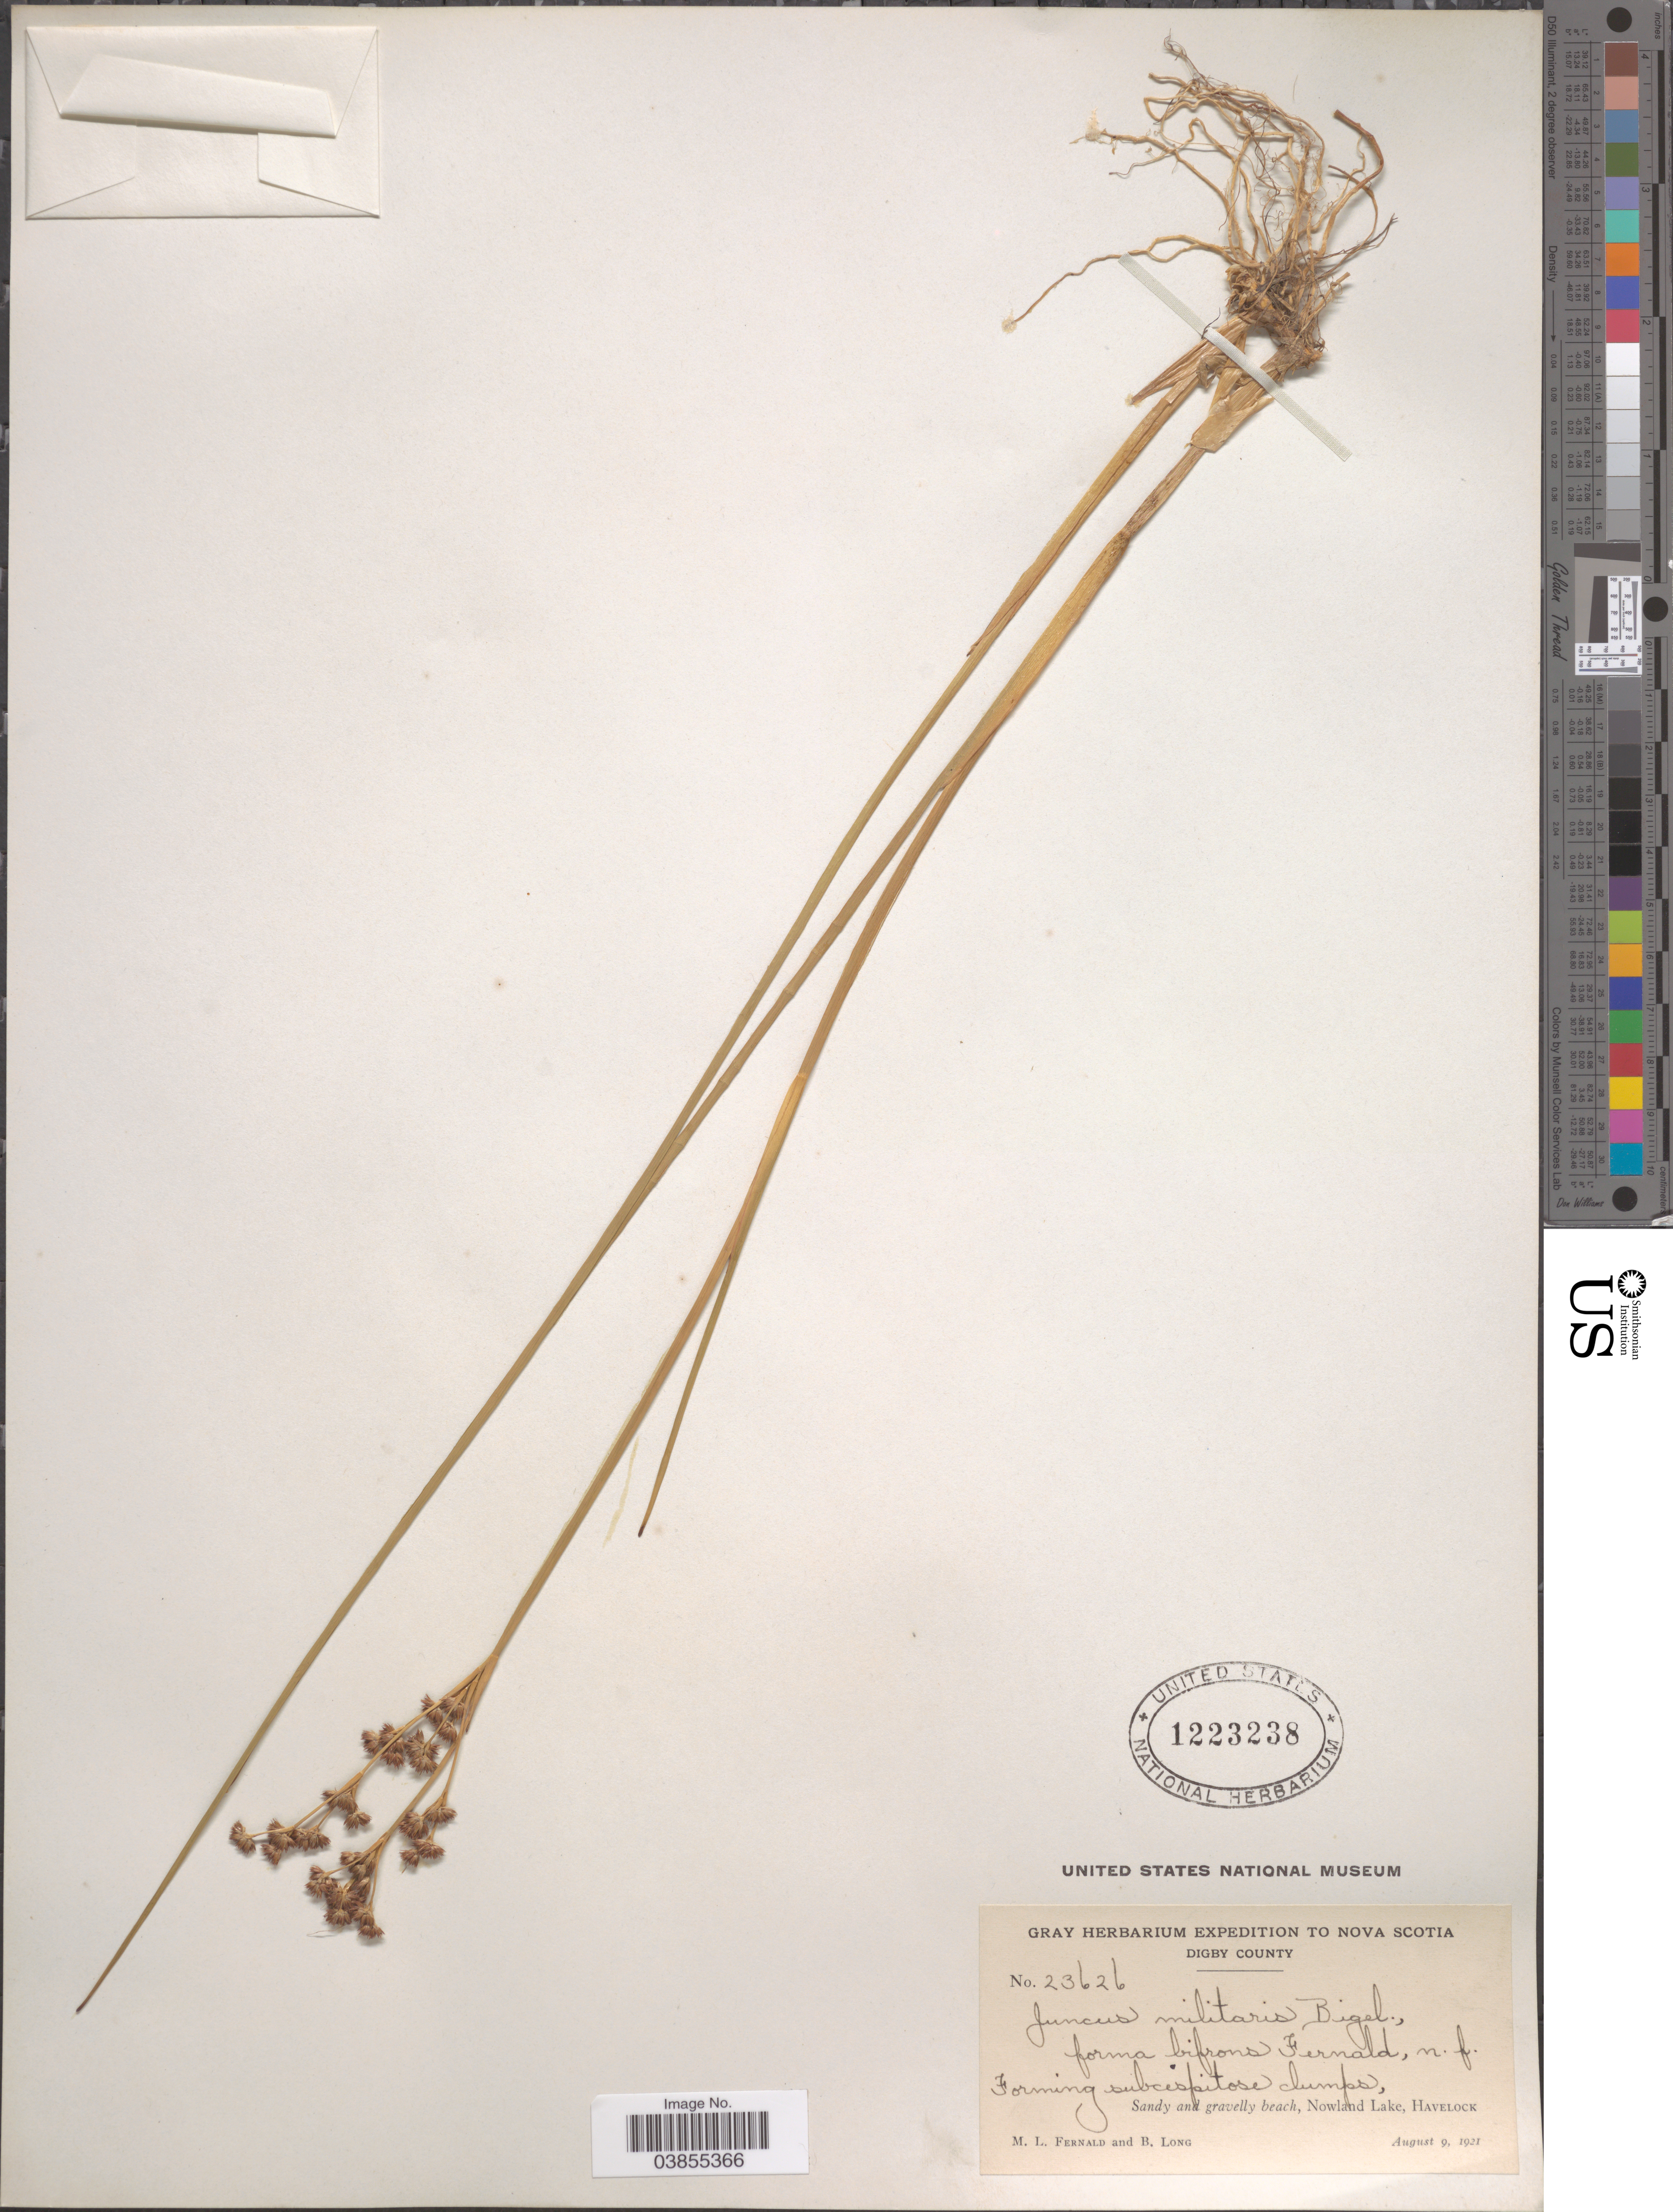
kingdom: Plantae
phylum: Tracheophyta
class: Liliopsida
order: Poales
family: Juncaceae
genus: Juncus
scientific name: Juncus militaris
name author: Bigelow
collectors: M. L. Fernald & B. Long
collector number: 23626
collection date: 1921-08-09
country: Canada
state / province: Nova Scotia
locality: Digby County. Nowland Lake, Havelock.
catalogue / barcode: US 1223238